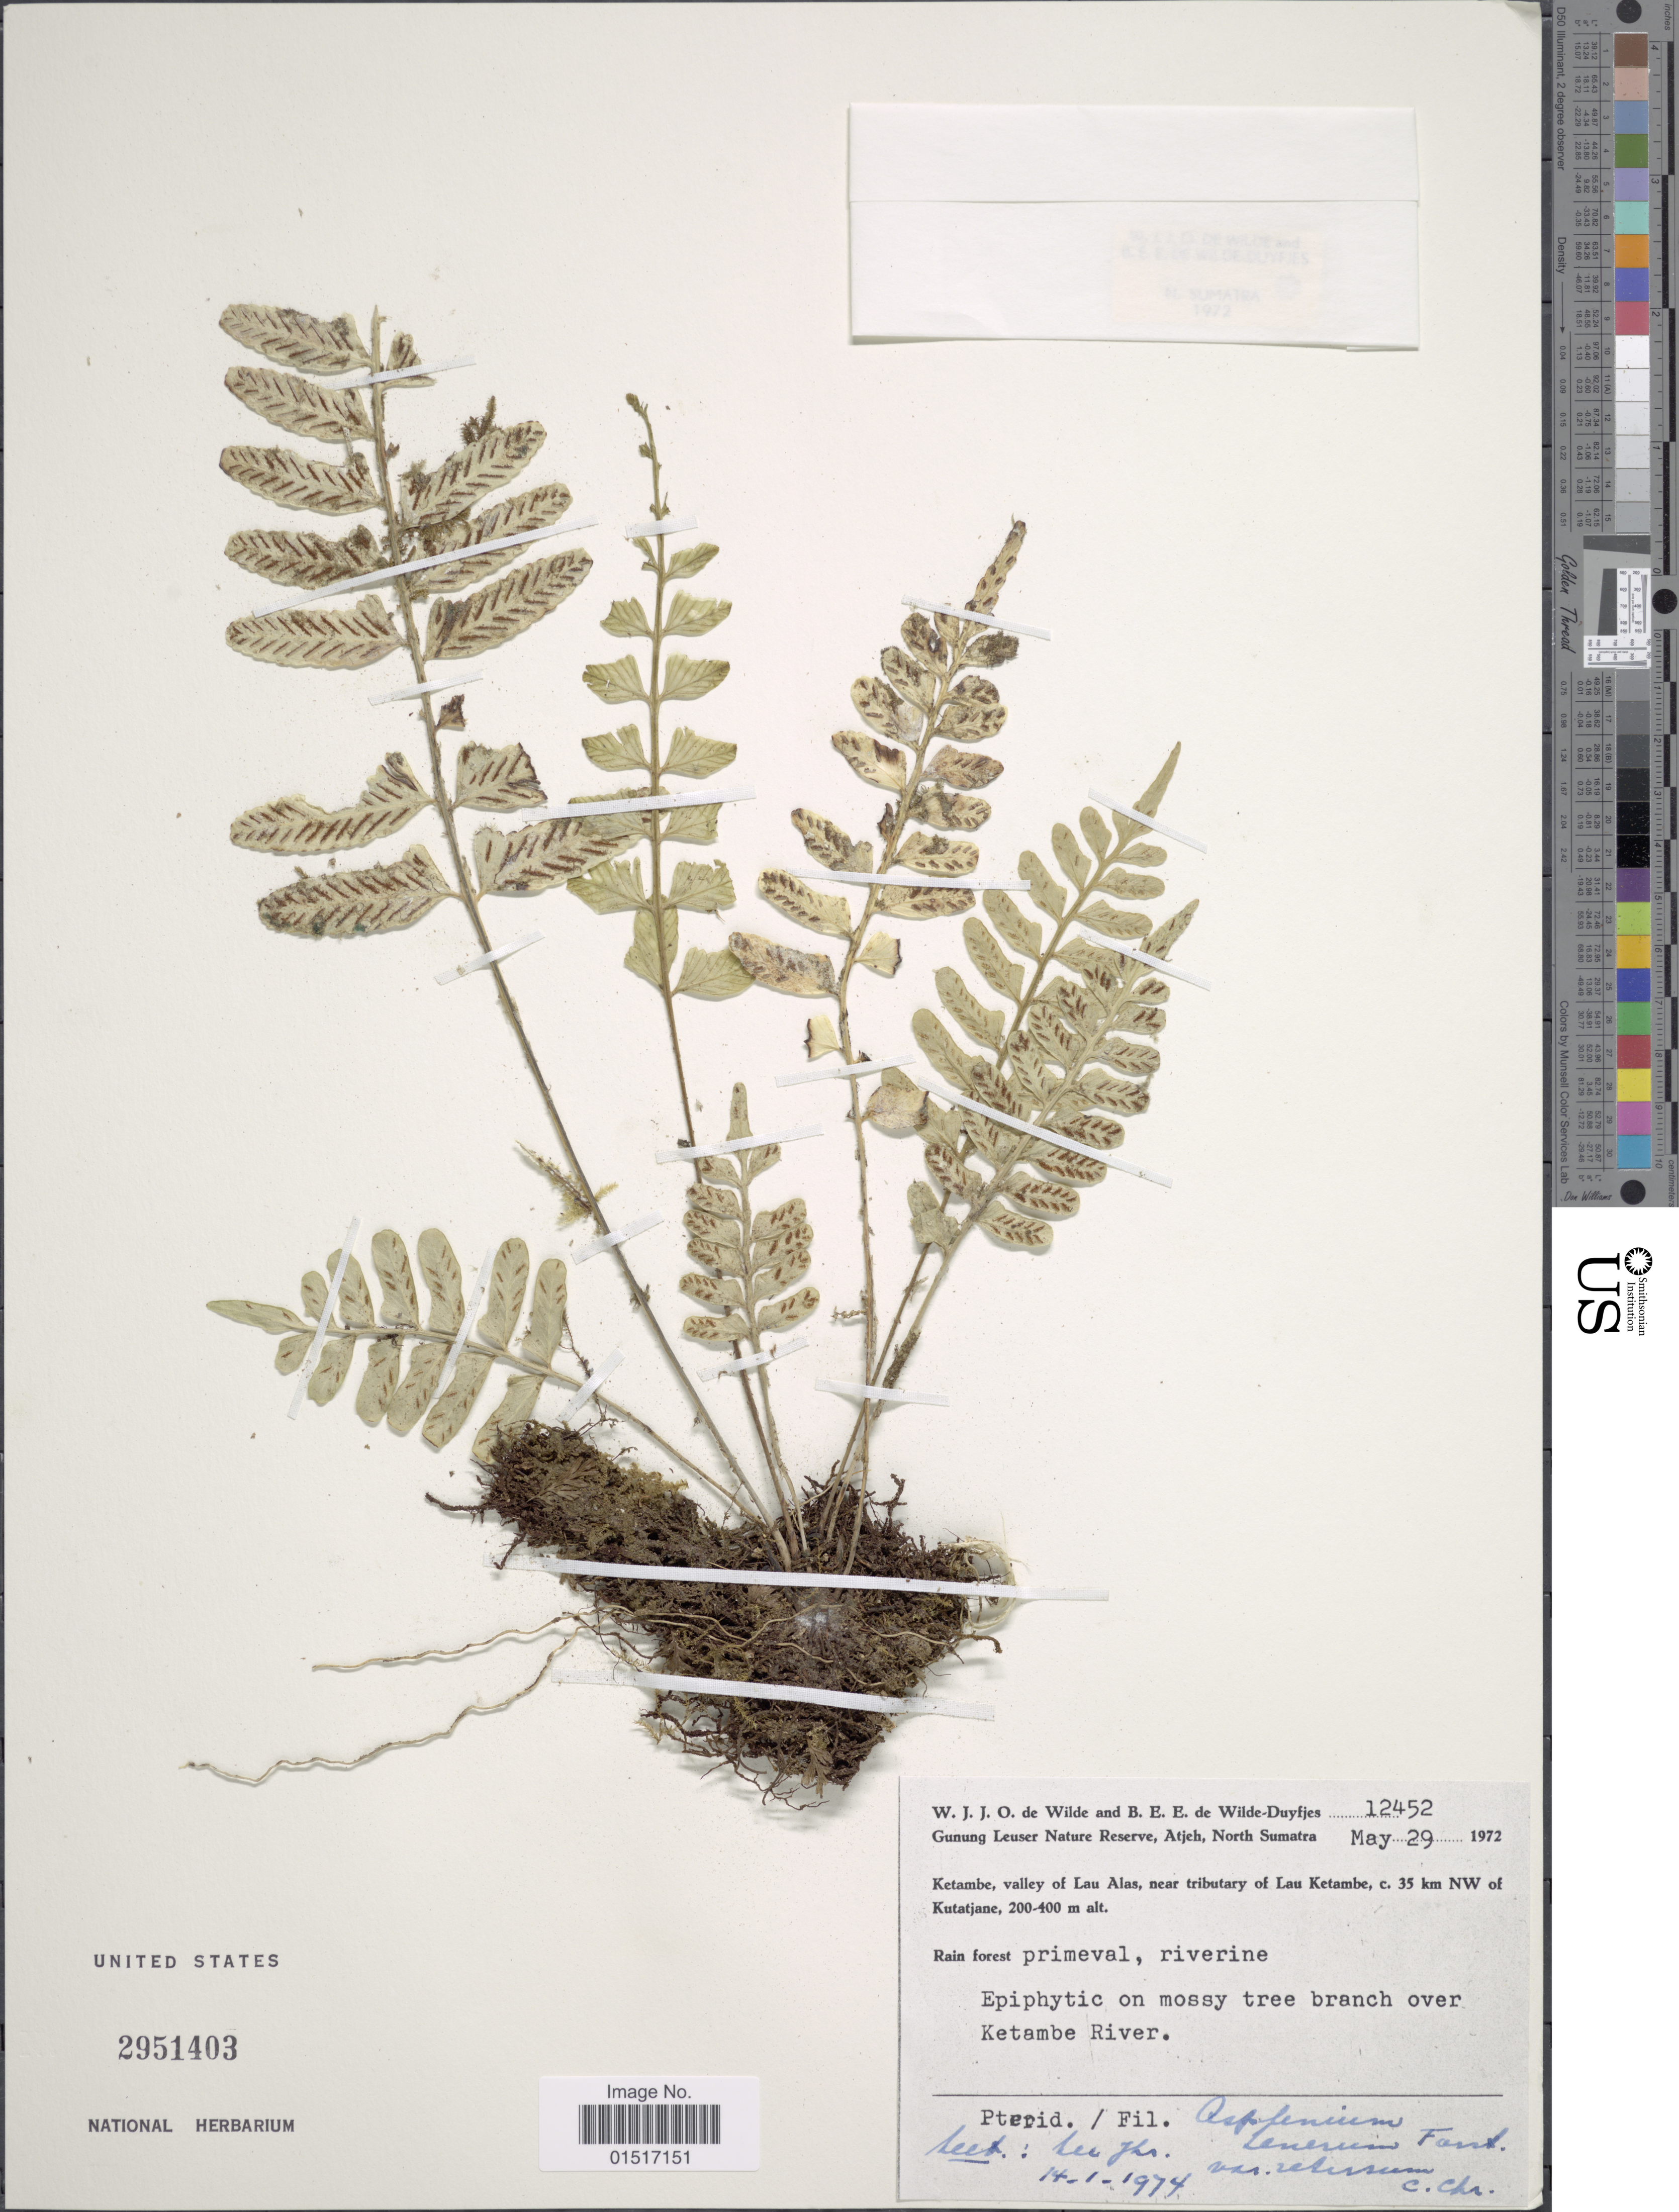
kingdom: Plantae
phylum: Tracheophyta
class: Polypodiopsida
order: Polypodiales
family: Aspleniaceae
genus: Asplenium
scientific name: Asplenium tenerum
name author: G. Forst.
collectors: W. J. de Wilde & B. E. de Wilde-Duyfjes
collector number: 12452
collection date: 1972-05-29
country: Indonesia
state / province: Sumatra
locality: Gunung Leuser Nature Reserve, Atjeh, North Sumatra. Ketambe, valley of Lau Alas, near tributary of Lau Ketambe, c. 35 km NW of Kutatjane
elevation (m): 200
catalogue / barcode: US 2951403